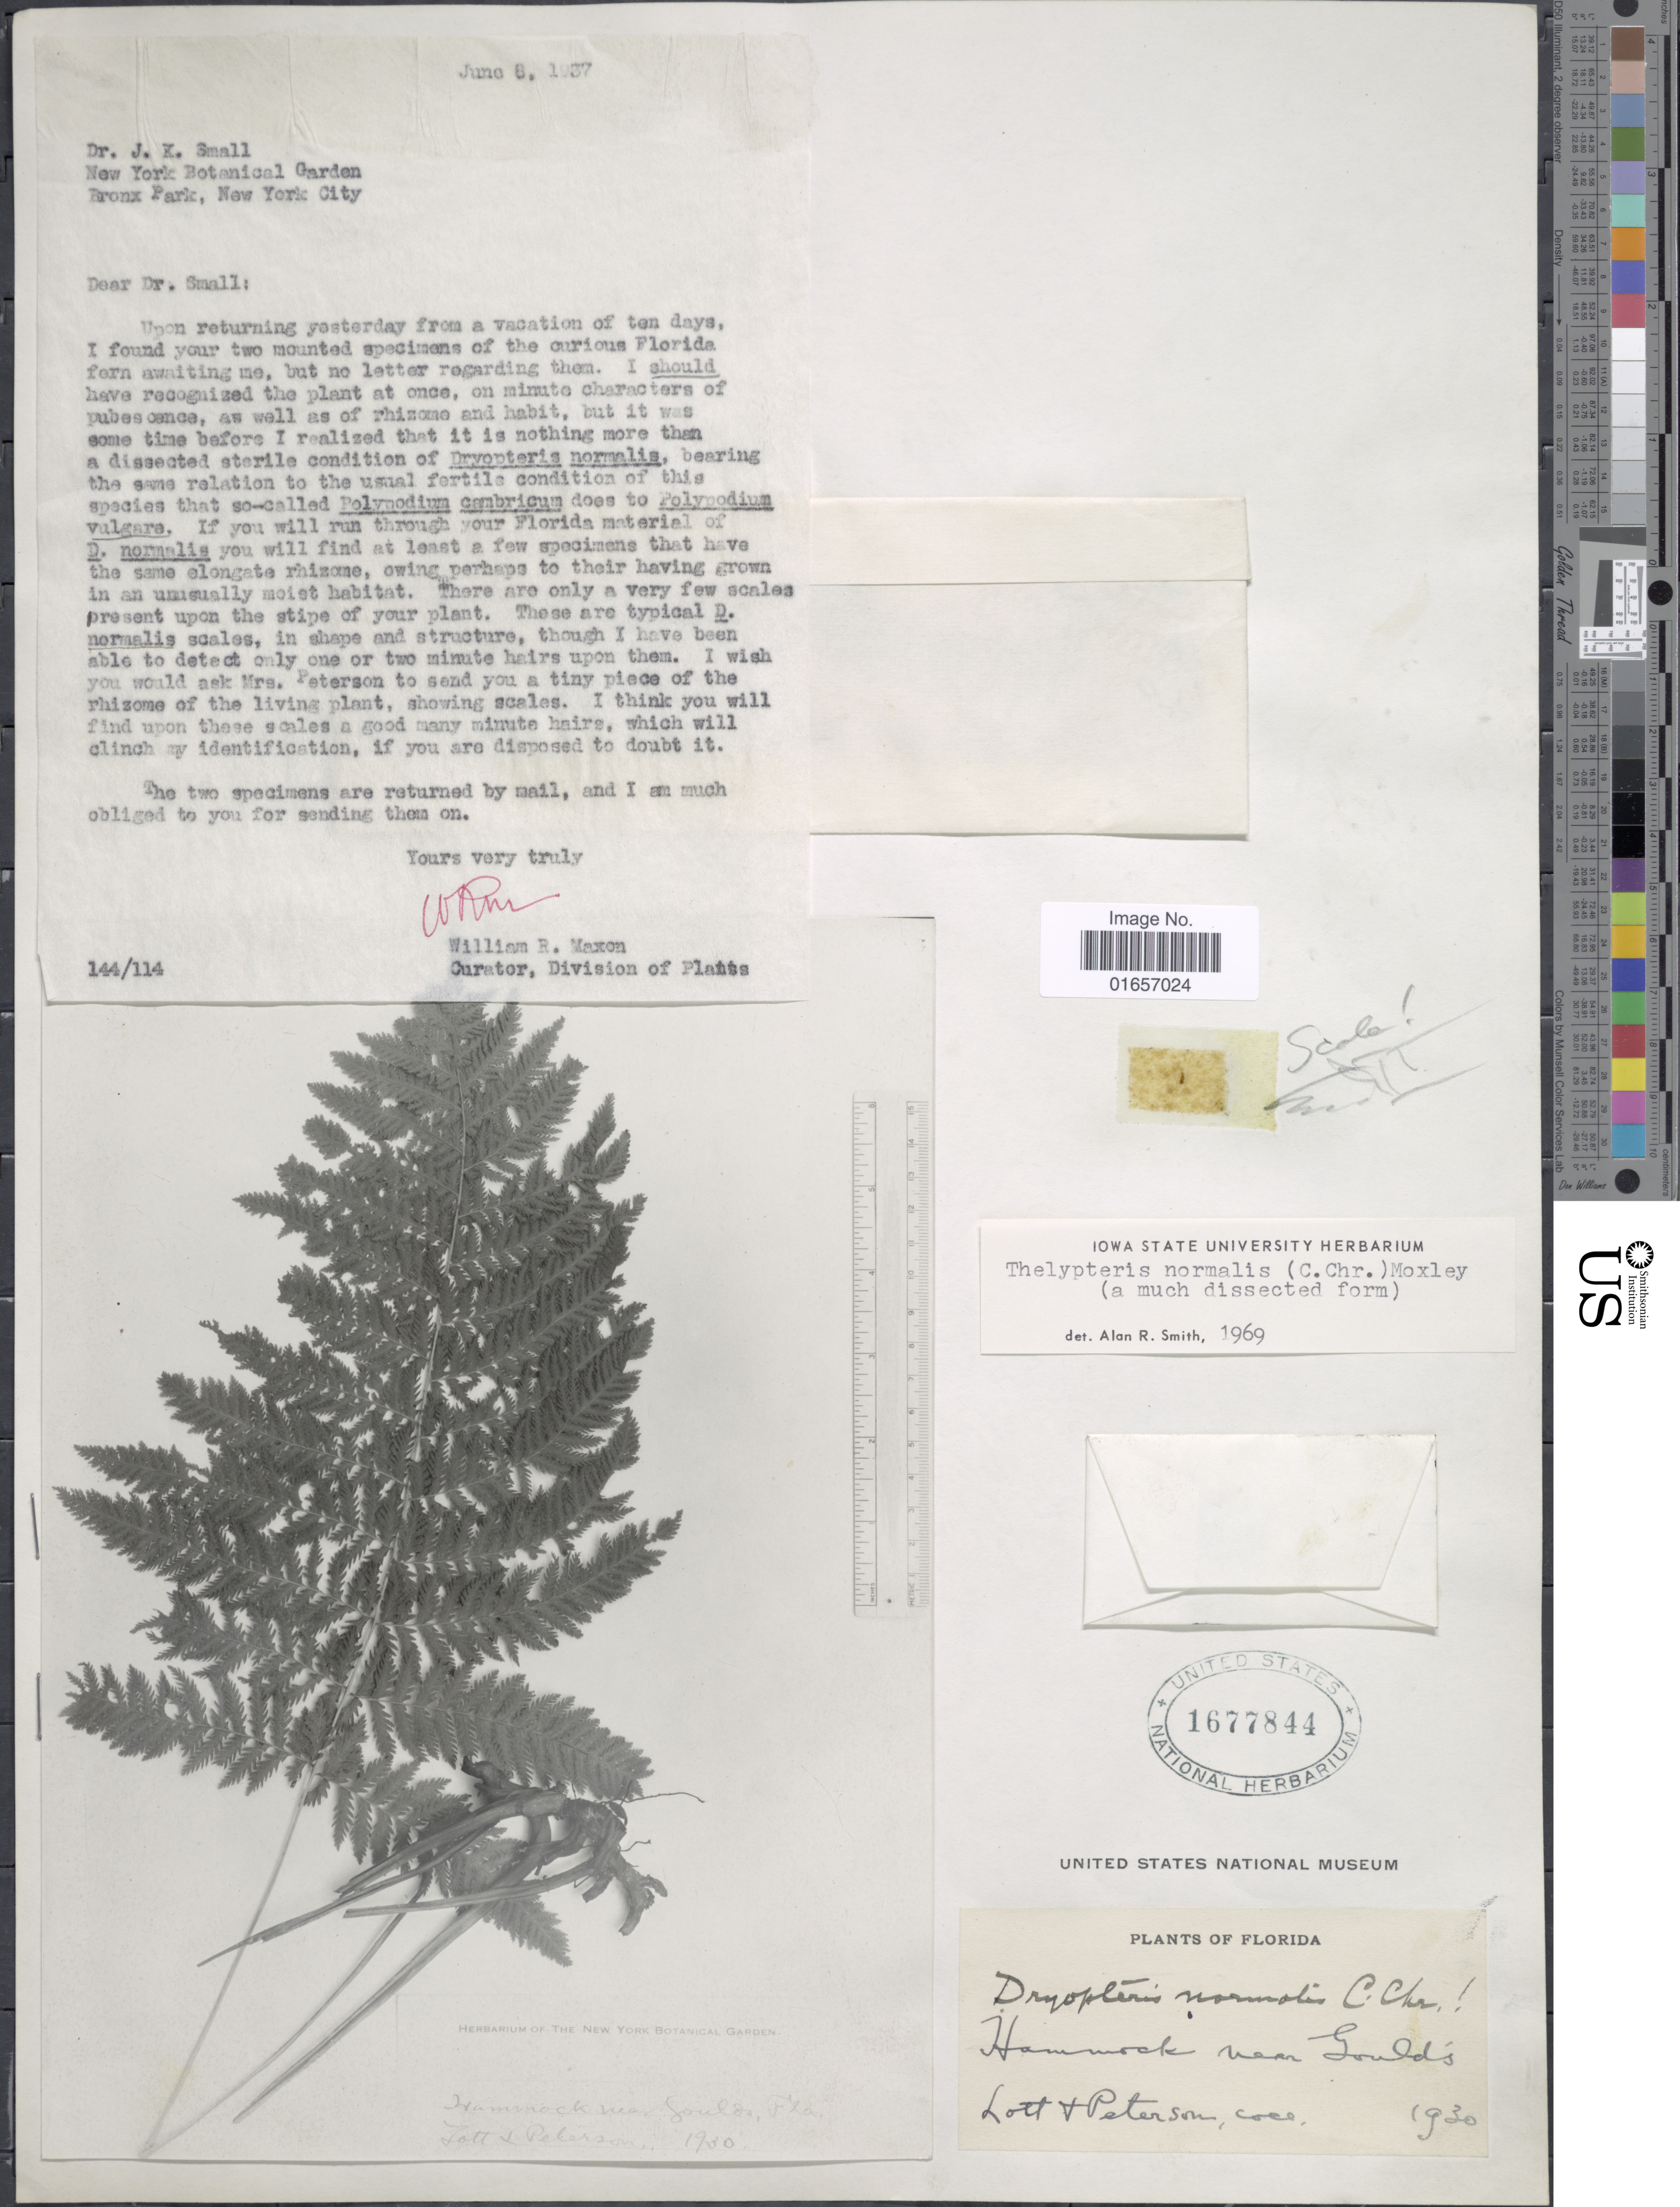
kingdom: Plantae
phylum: Tracheophyta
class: Polypodiopsida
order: Polypodiales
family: Thelypteridaceae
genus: Christella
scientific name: Christella kunthii comb. ined.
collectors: L. Peterson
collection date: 1930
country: United States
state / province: Florida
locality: Hammock near Goulds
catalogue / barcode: US 1677844